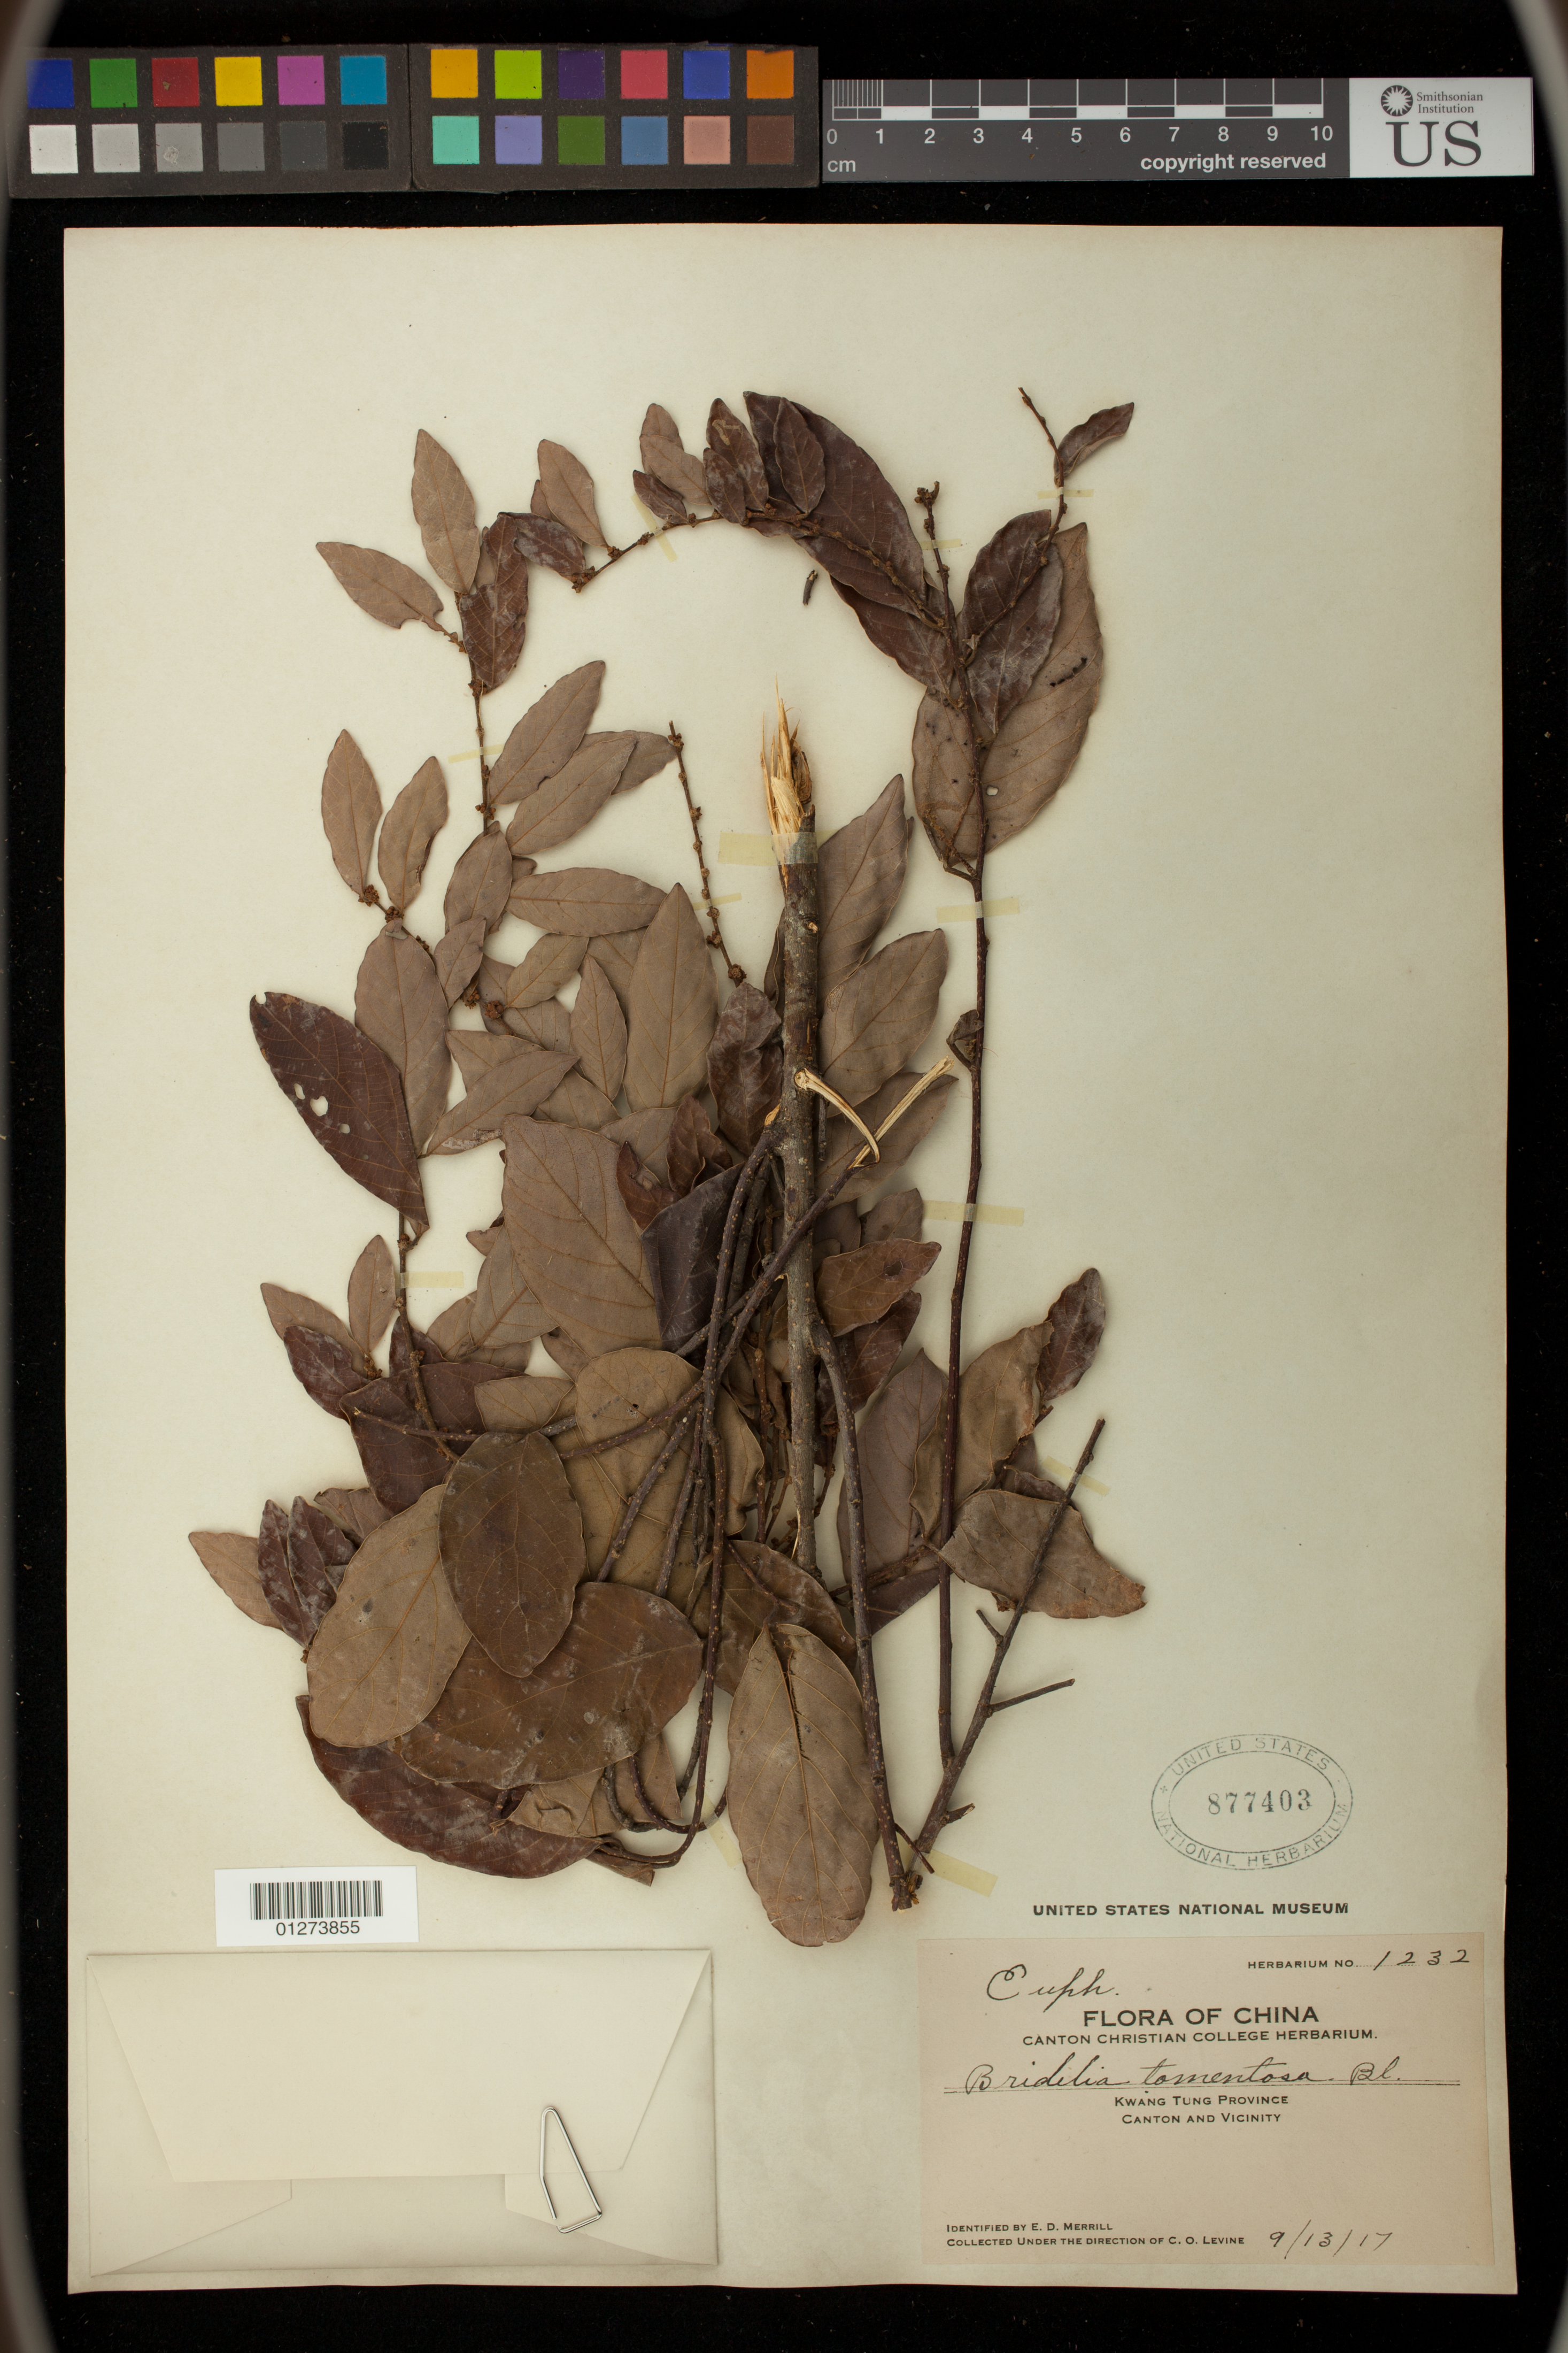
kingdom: Plantae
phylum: Tracheophyta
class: Magnoliopsida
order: Malpighiales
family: Phyllanthaceae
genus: Bridelia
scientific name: Bridelia tomentosa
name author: Blume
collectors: C. O. Levine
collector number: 1232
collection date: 1917-09-13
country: China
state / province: Guangdong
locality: Kwang Tung Province, Canton and vicinity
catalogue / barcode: US 877403